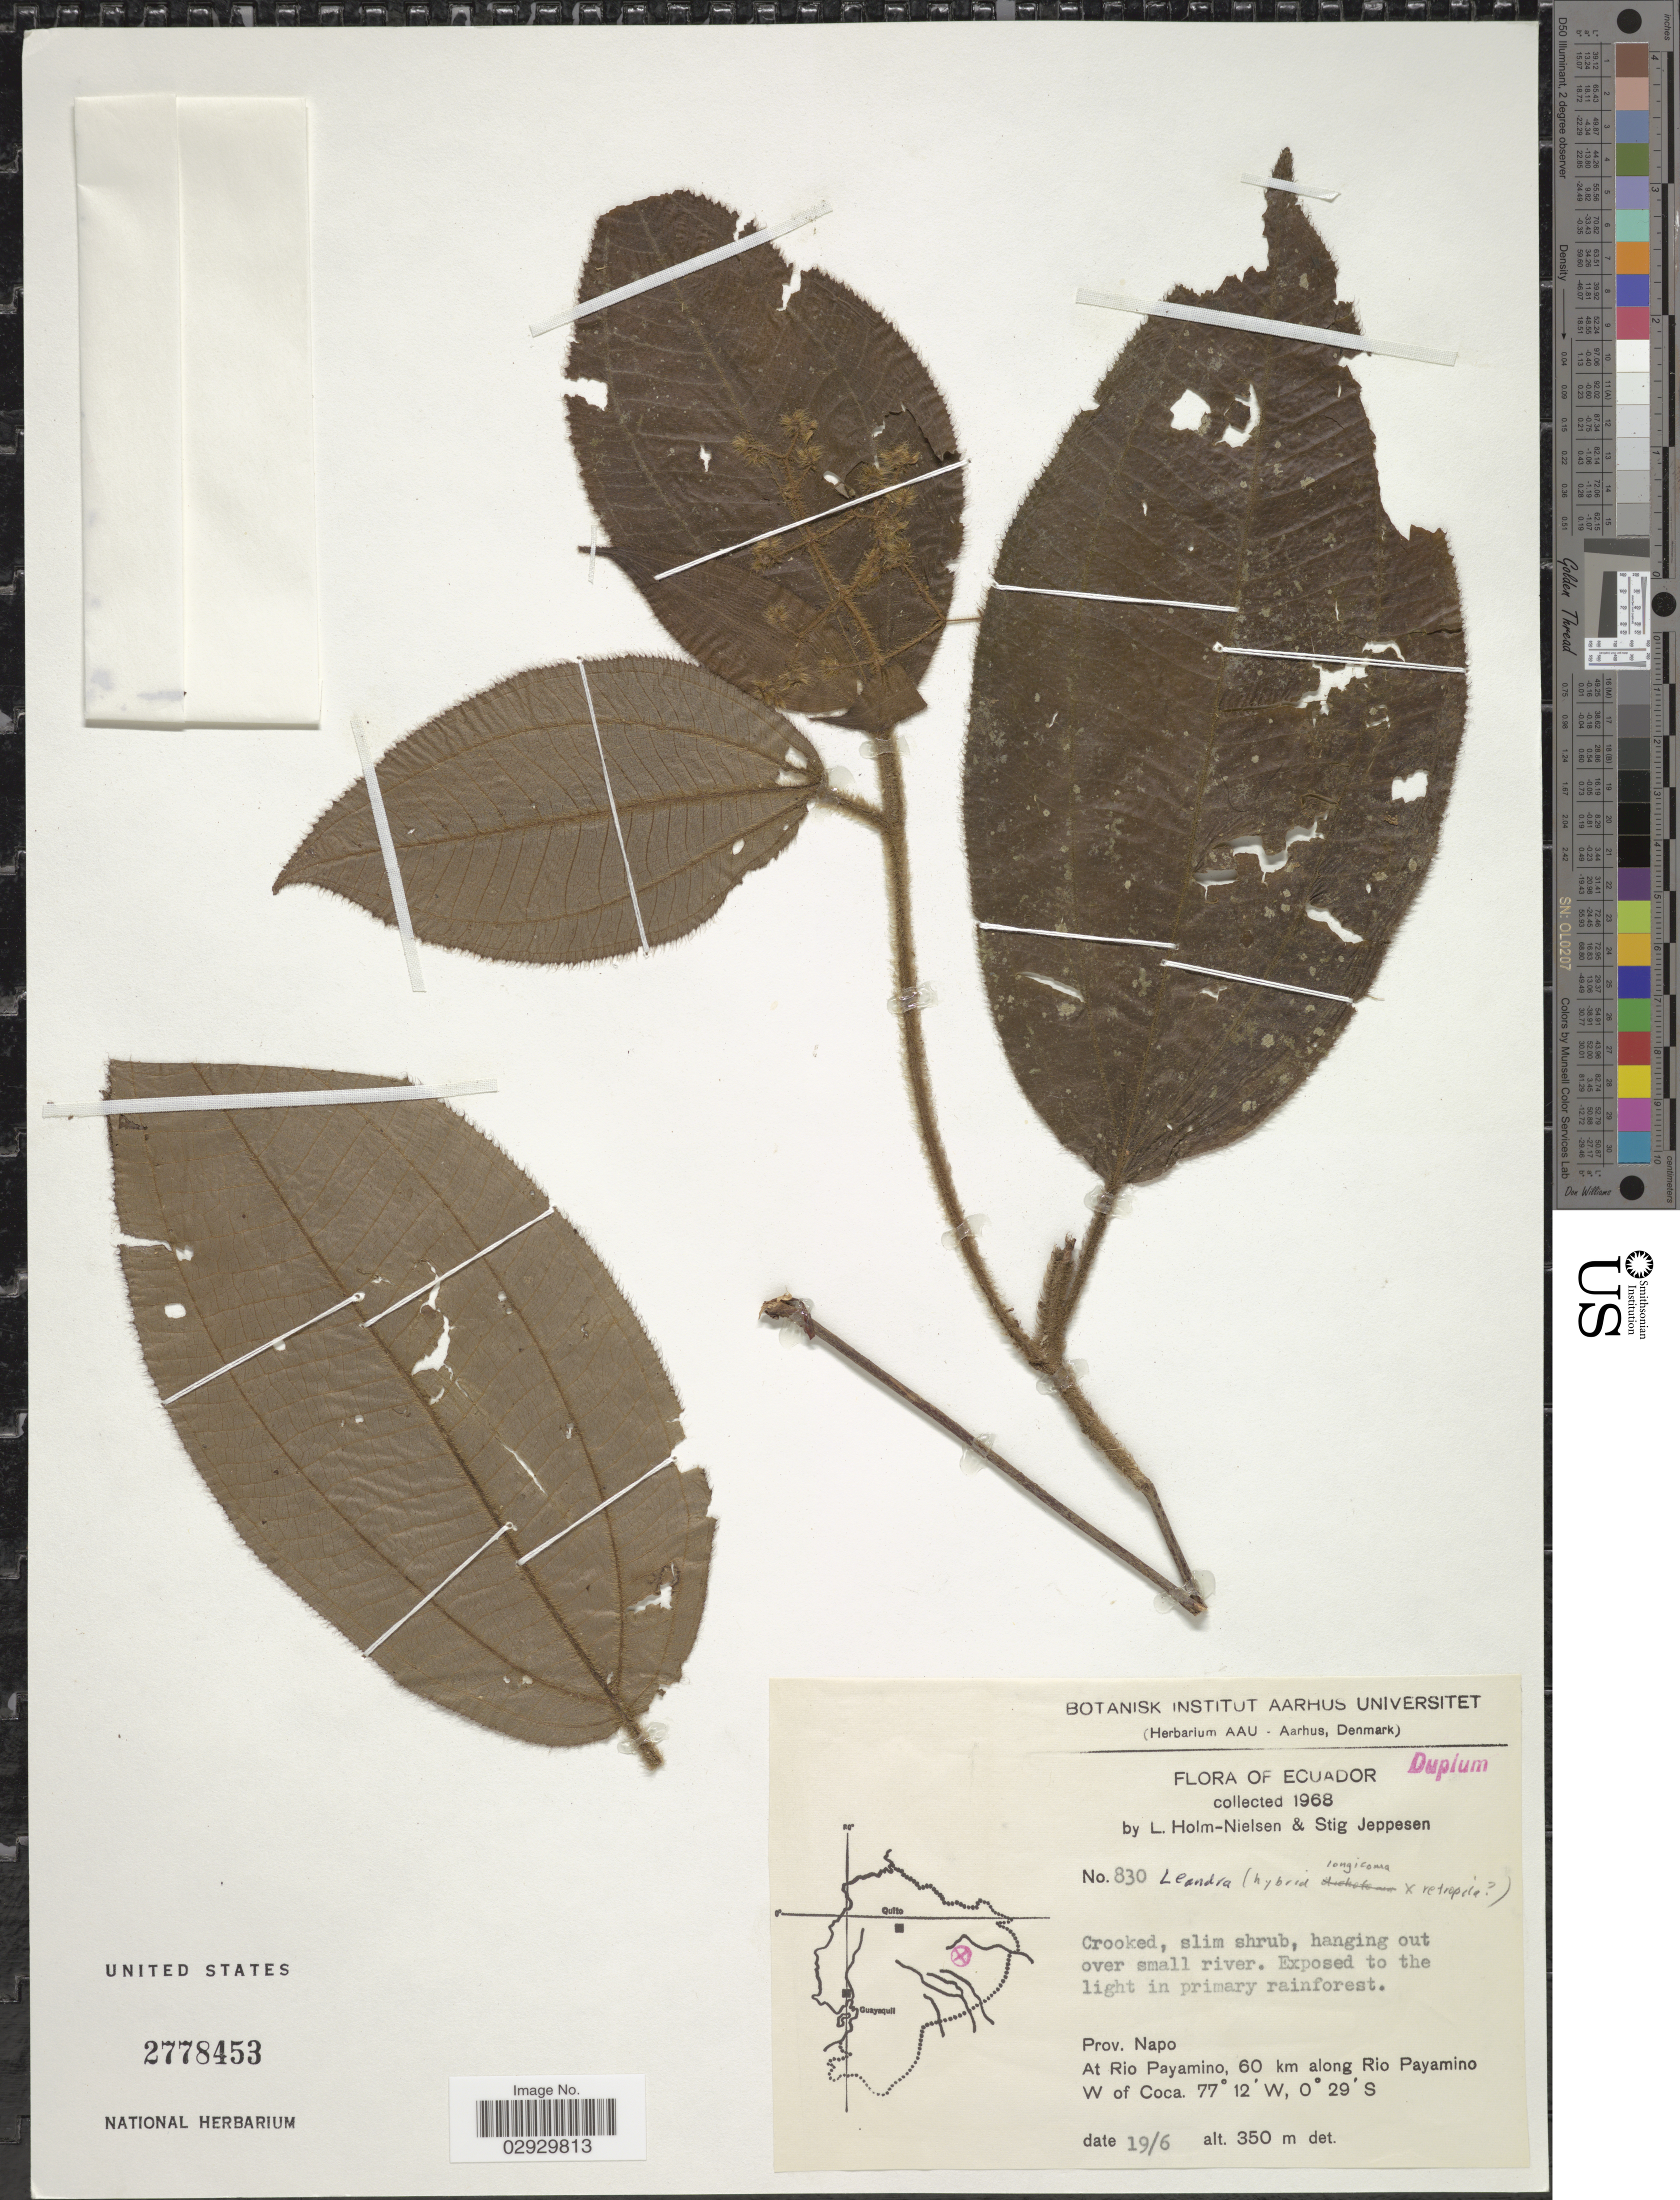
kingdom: Plantae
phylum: Tracheophyta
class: Magnoliopsida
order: Myrtales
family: Melastomataceae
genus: Leandra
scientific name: Leandra longicoma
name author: Cogn.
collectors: L. Holm-Nielsen & S. Jeppesen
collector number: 830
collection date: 1968-06-19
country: Ecuador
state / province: Napo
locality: At Rio Payamino, 60 km along Rio Payamino W of Coca.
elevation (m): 350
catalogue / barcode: US 2778453